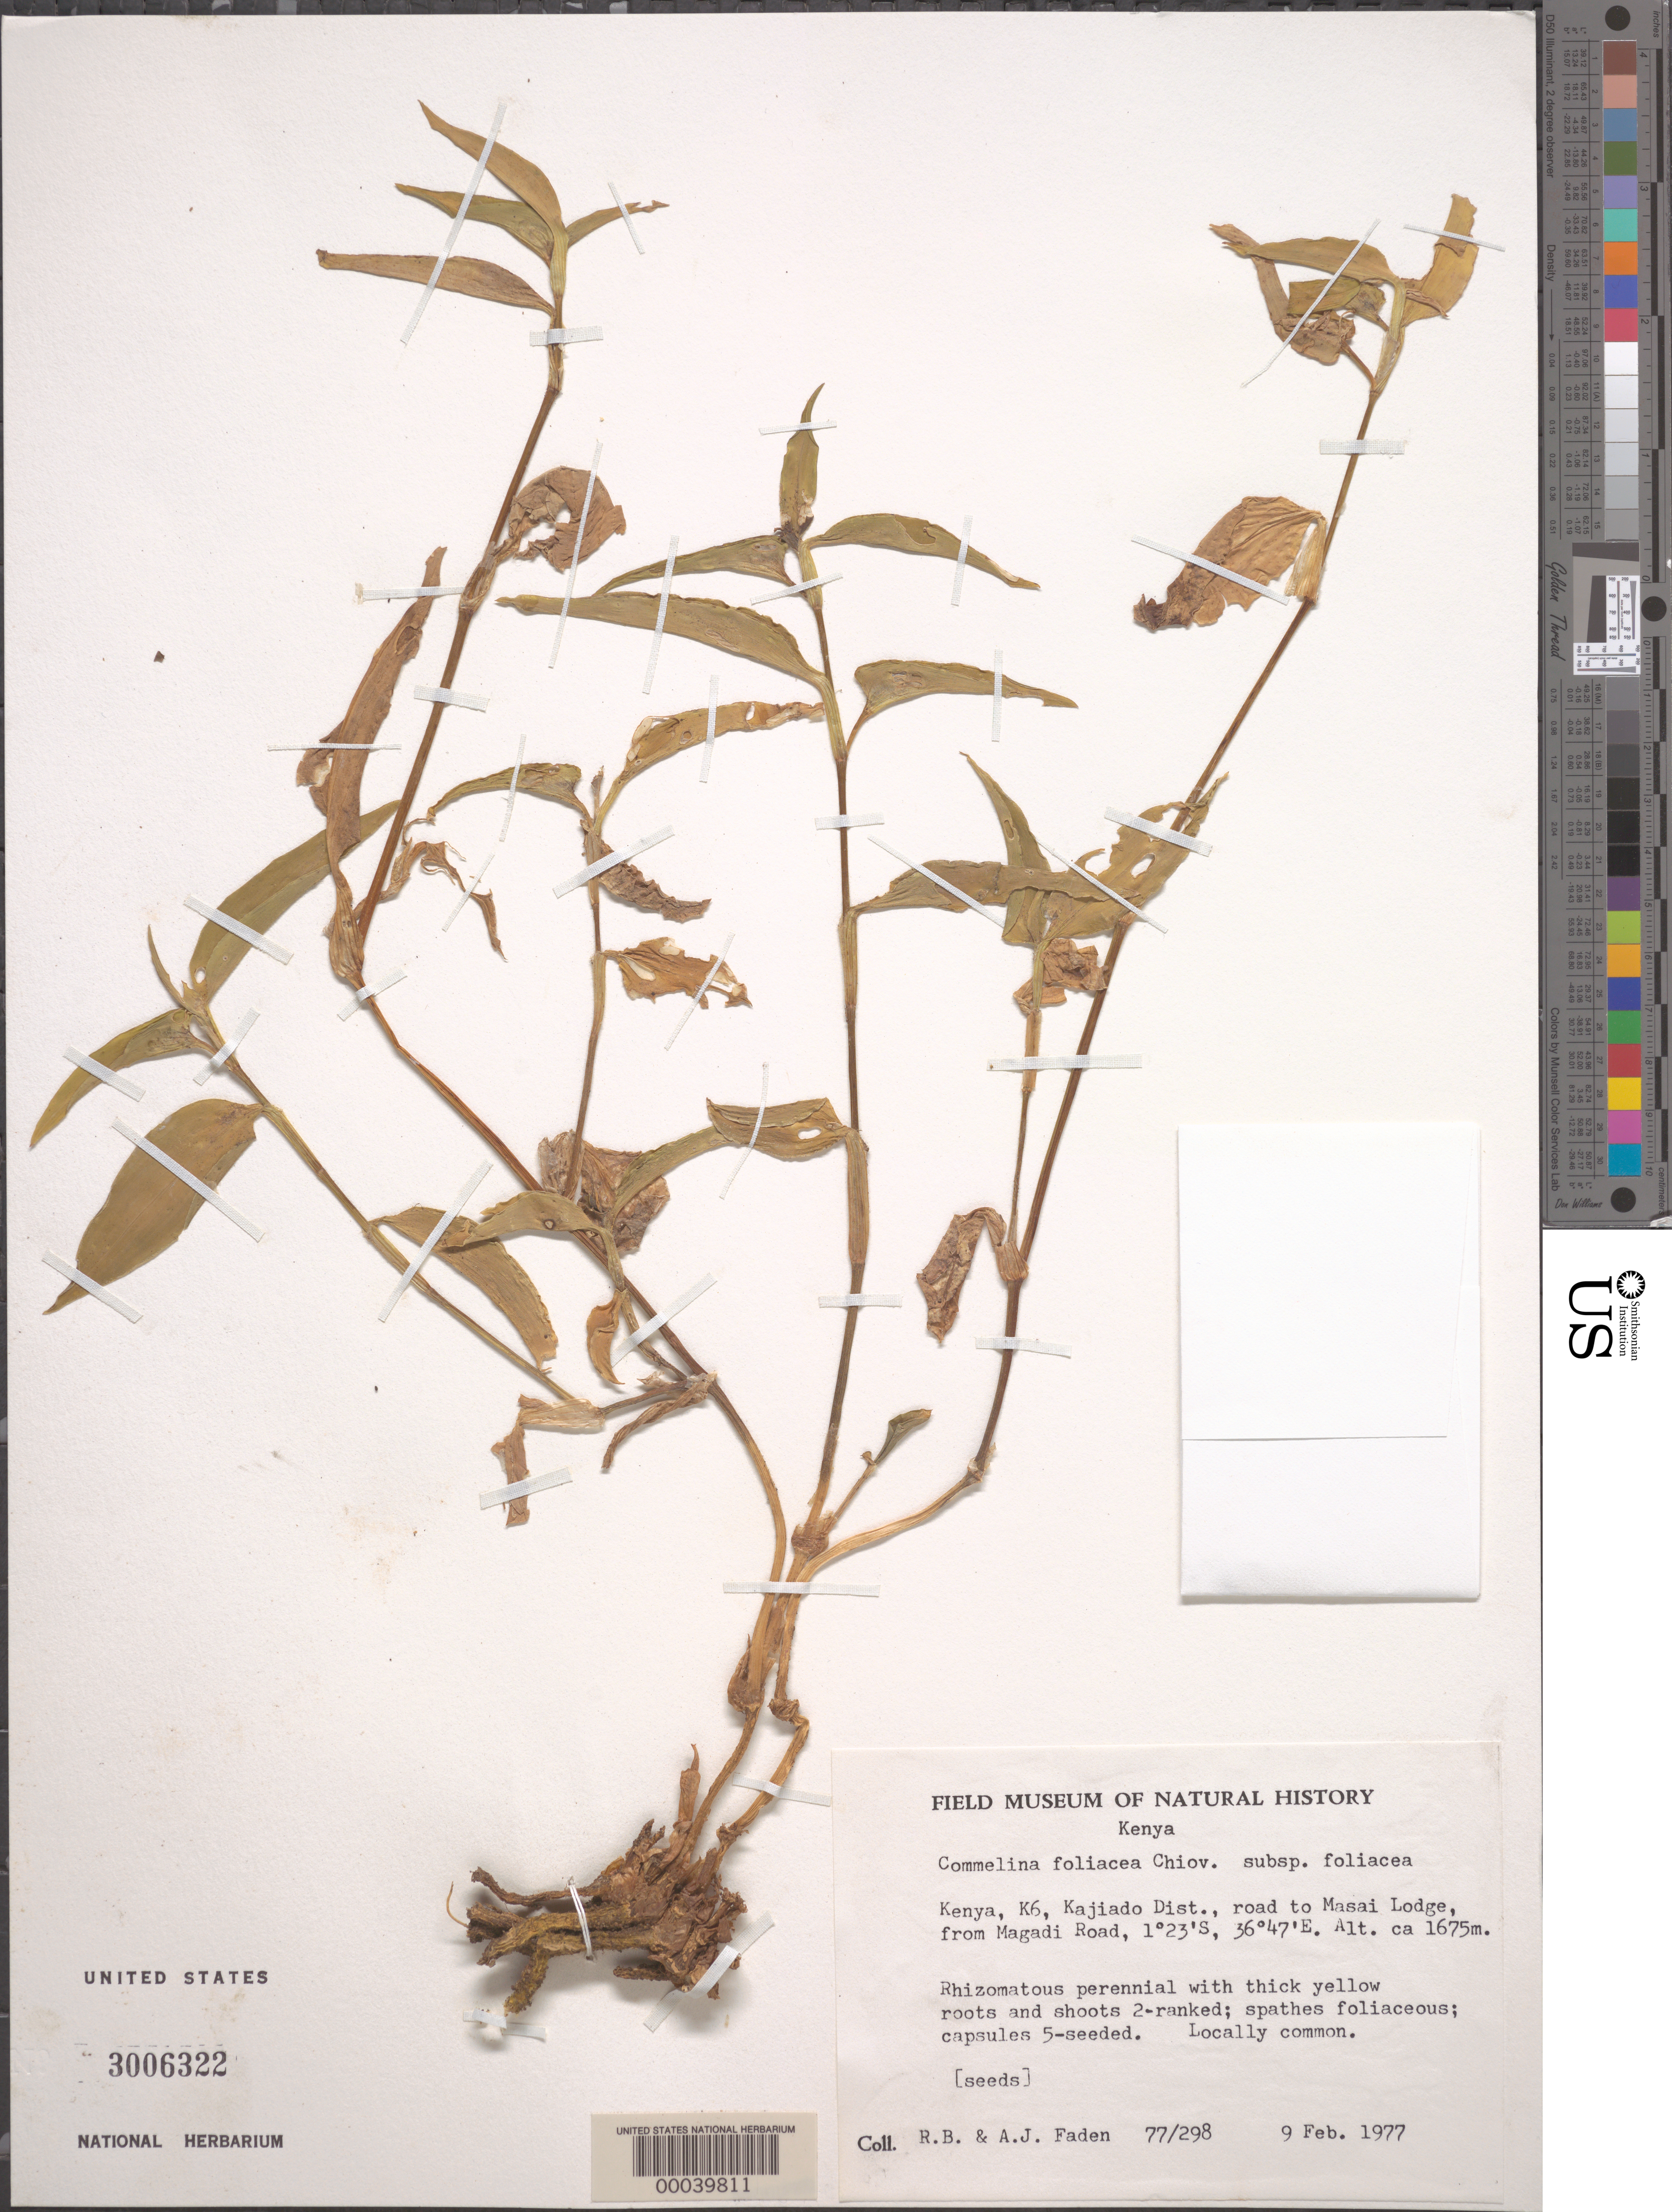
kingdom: Plantae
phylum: Tracheophyta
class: Liliopsida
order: Commelinales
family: Commelinaceae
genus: Commelina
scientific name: Commelina foliacea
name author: Chiov.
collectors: R. B. Faden & A. J. Faden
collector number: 77/298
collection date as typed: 09 Feb 1977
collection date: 1977-02-09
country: Kenya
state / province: Kajiado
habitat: Roadside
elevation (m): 1675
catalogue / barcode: US 3006322